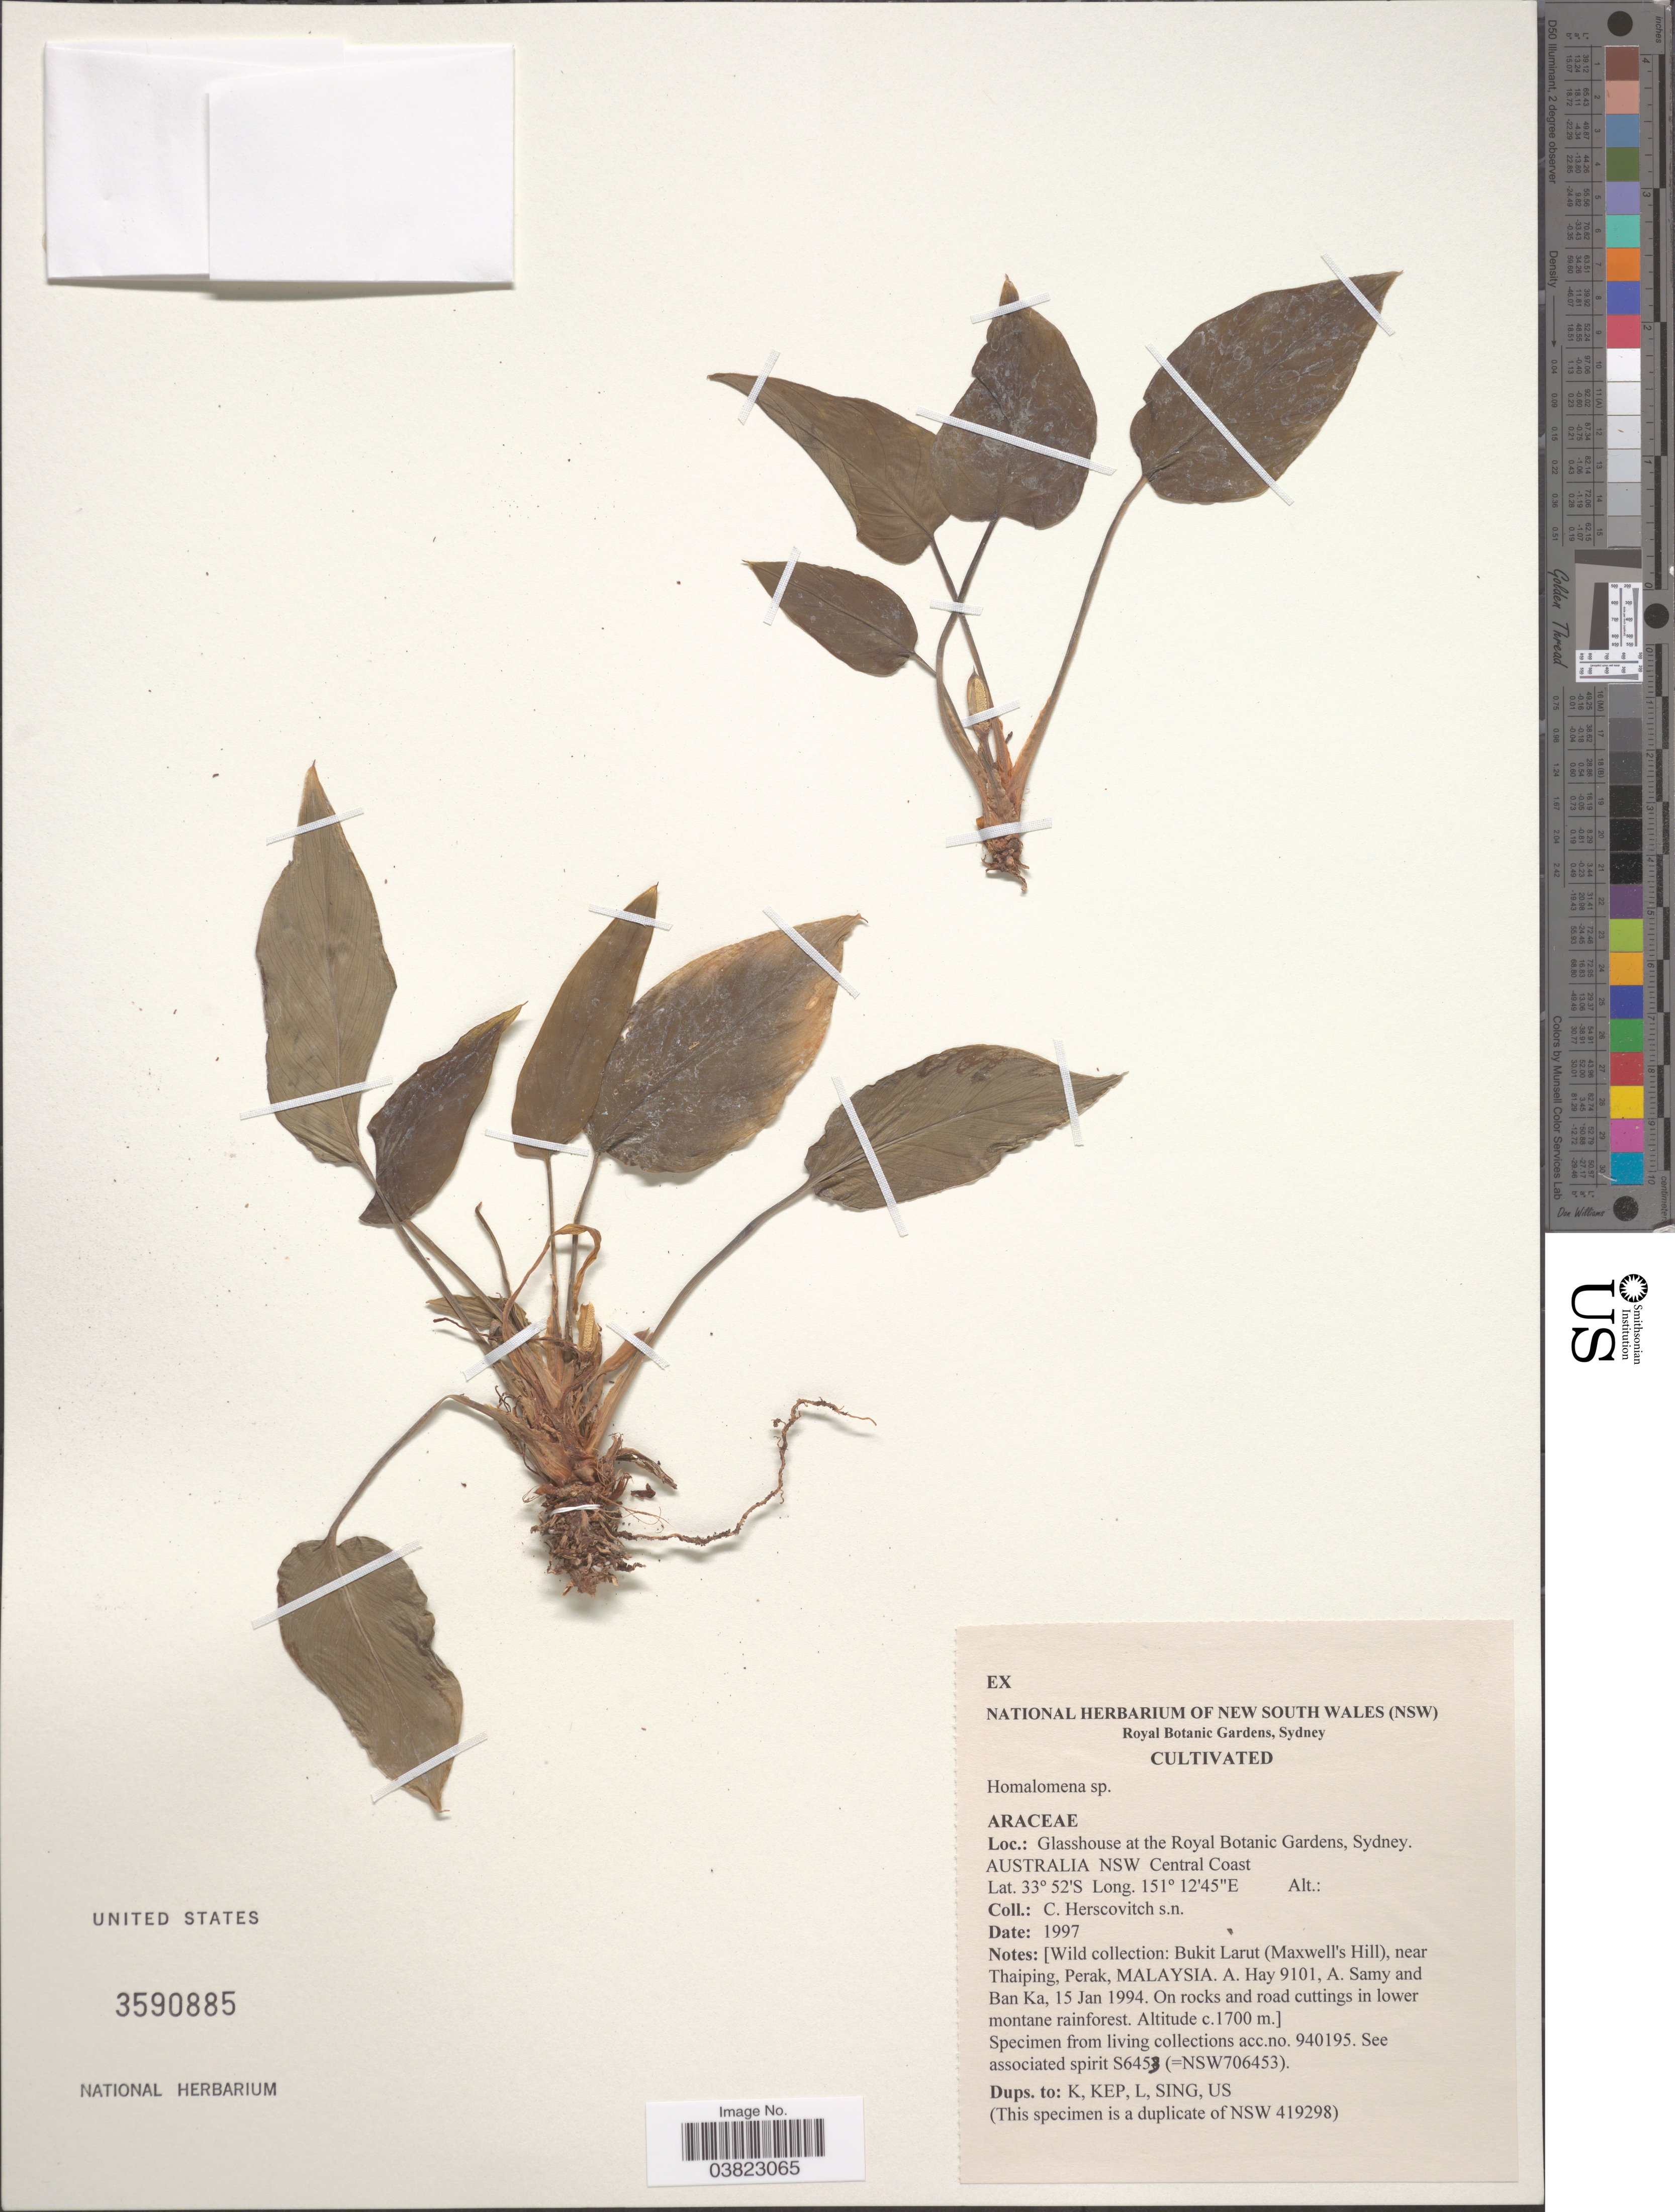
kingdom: Plantae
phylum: Tracheophyta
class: Liliopsida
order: Alismatales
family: Araceae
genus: Homalomena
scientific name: Homalomena sp.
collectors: C. Herscovitch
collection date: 1997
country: Australia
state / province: New South Wales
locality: Glasshouse at the Royal Botanic Gardens, Sydney. Central Coast.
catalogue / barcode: US 3590885